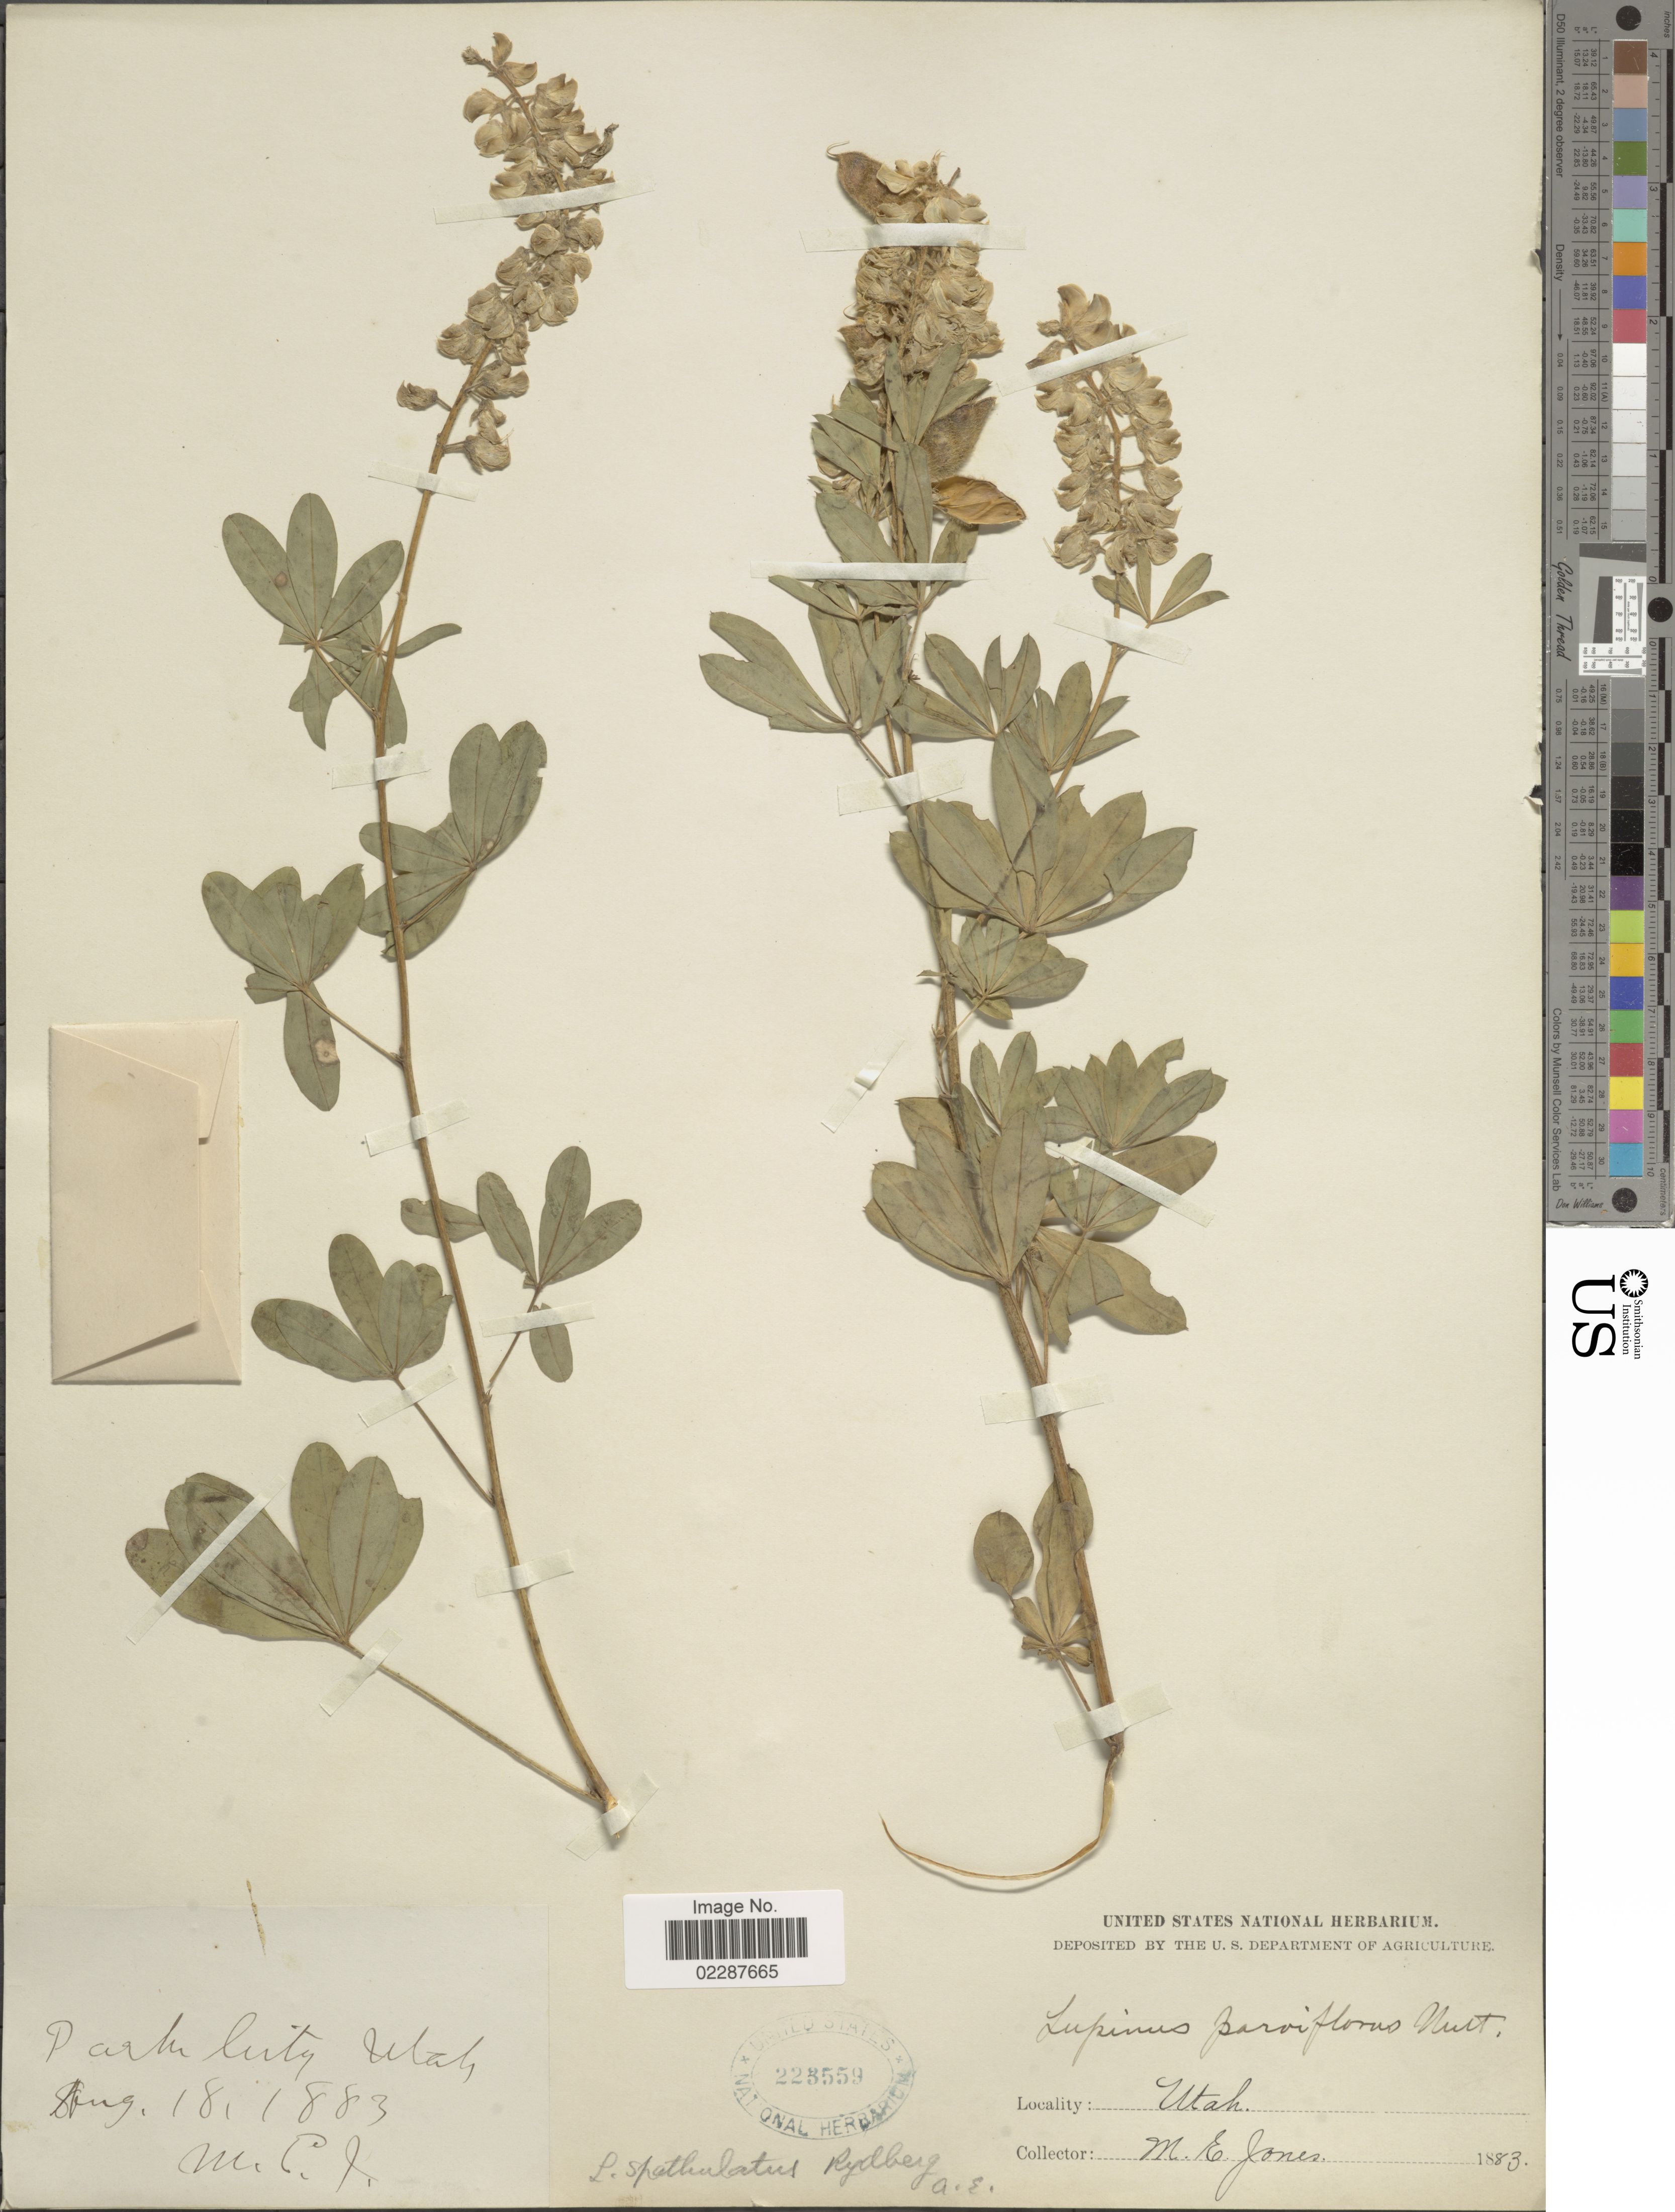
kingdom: Plantae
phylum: Tracheophyta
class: Magnoliopsida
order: Fabales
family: Fabaceae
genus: Lupinus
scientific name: Lupinus spathulatus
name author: Rydb.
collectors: M. E. Jones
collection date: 1883-08-18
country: United States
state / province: Utah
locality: Park City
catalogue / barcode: US 223559